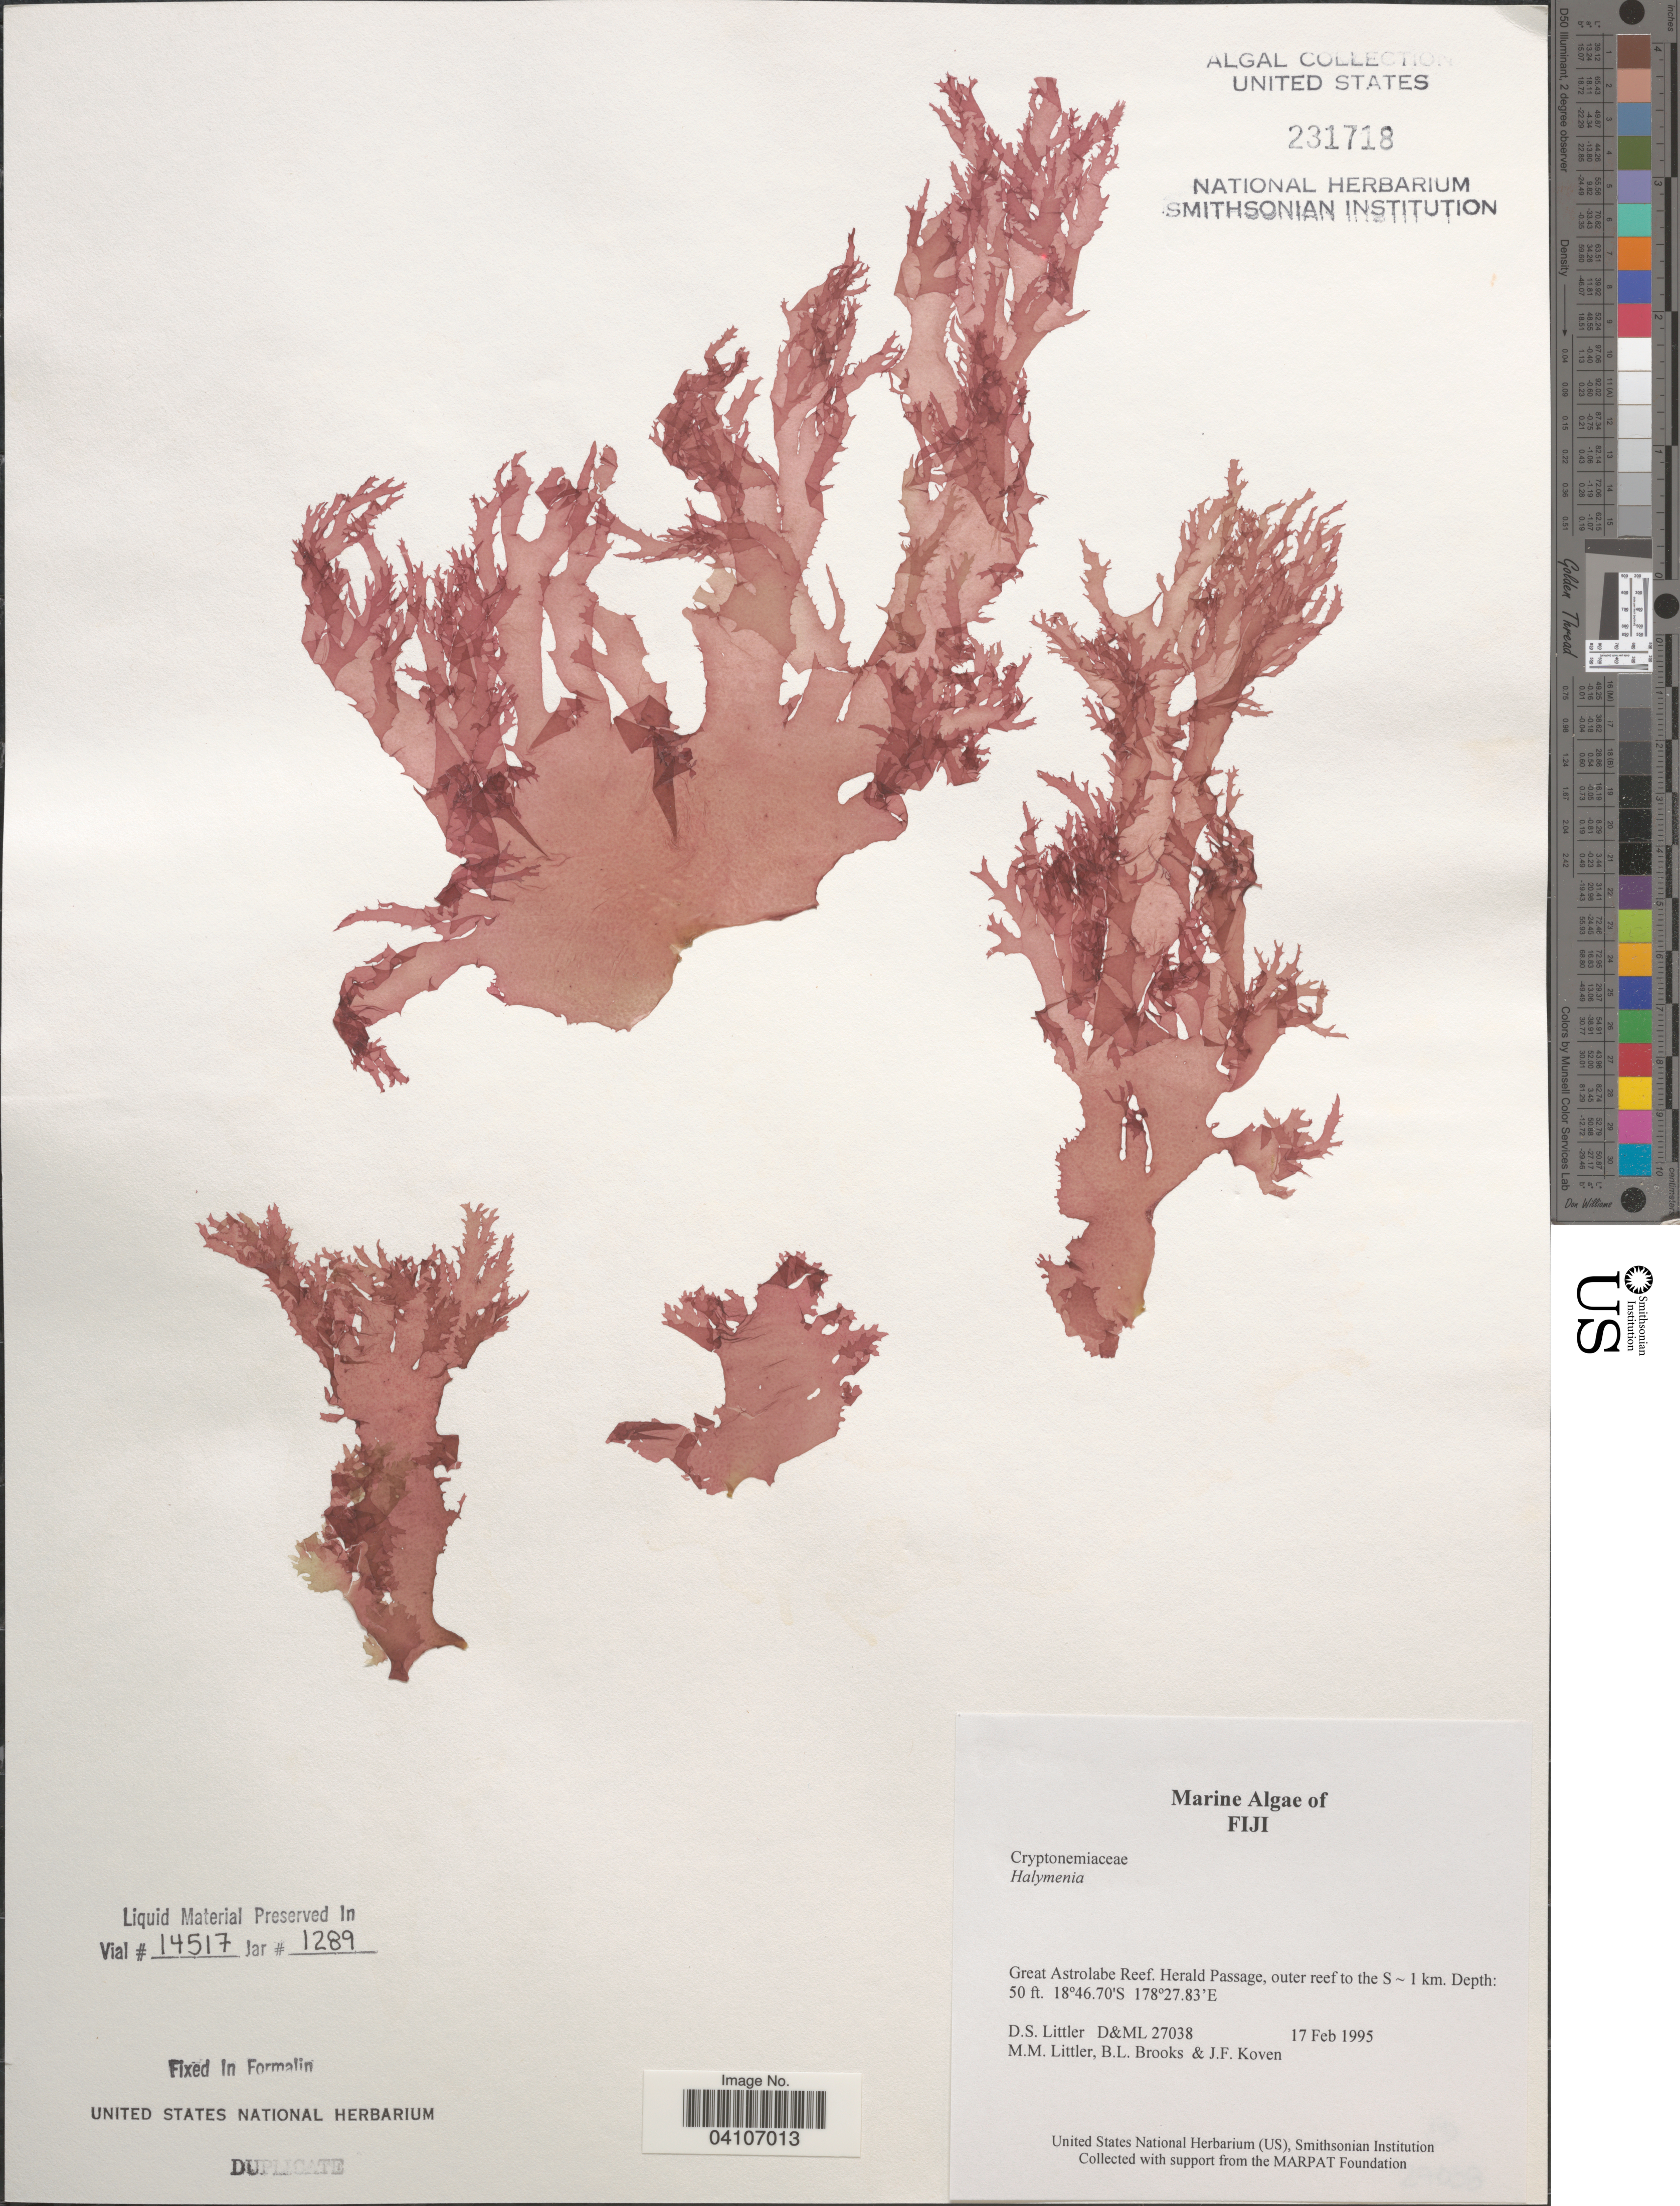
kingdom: Plantae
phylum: Rhodophyta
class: Florideophyceae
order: Halymeniales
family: Halymeniaceae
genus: Halymenia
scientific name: Halymenia sp.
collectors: D. S. Littler, B. Brooks & J. Koven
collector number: D&ML27038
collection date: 1995-02-17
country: Fiji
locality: Great Astrolabe Reef. Herald Passage, outer reef to the S ~ 1 km.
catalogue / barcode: US 231718